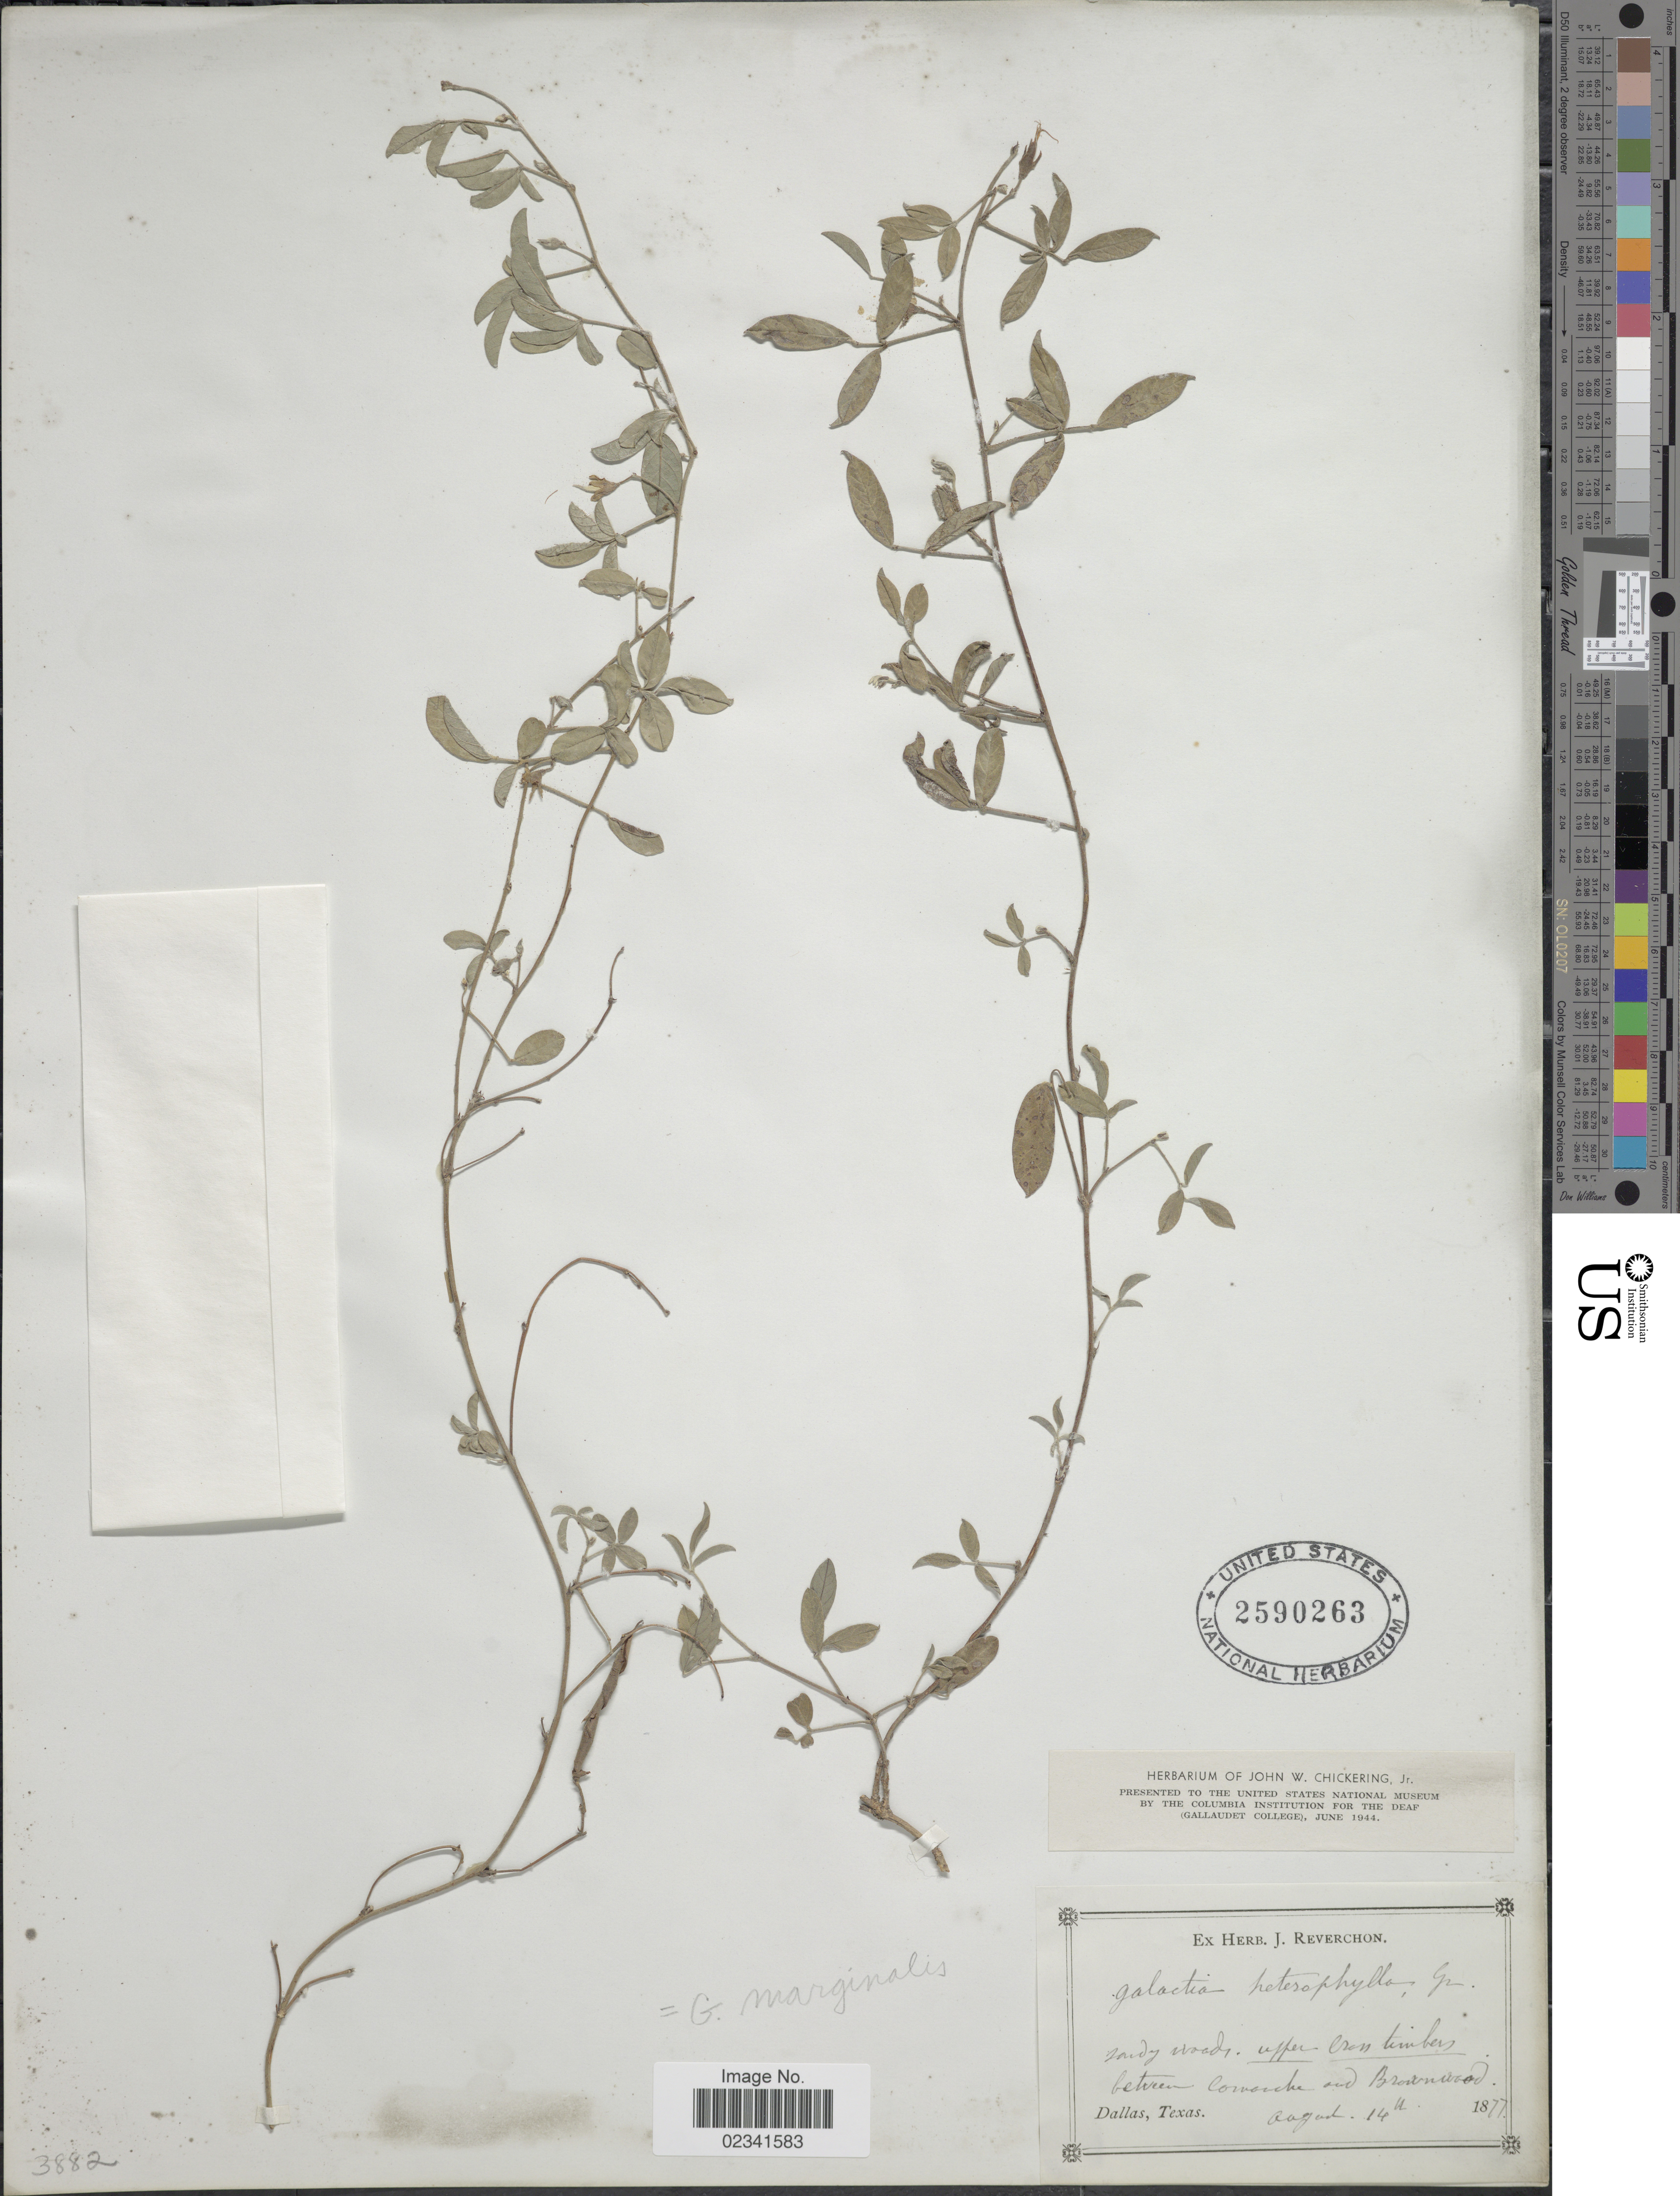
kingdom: Plantae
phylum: Tracheophyta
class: Magnoliopsida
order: Fabales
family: Fabaceae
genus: Galactia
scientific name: Galactia marginalis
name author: Benth.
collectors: ex herb. J. Reverchon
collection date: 1877-08-14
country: United States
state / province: Texas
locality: Sandy woods. Upper Cross timbers between Comanche and Brownwood, Dallas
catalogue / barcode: US 2590263